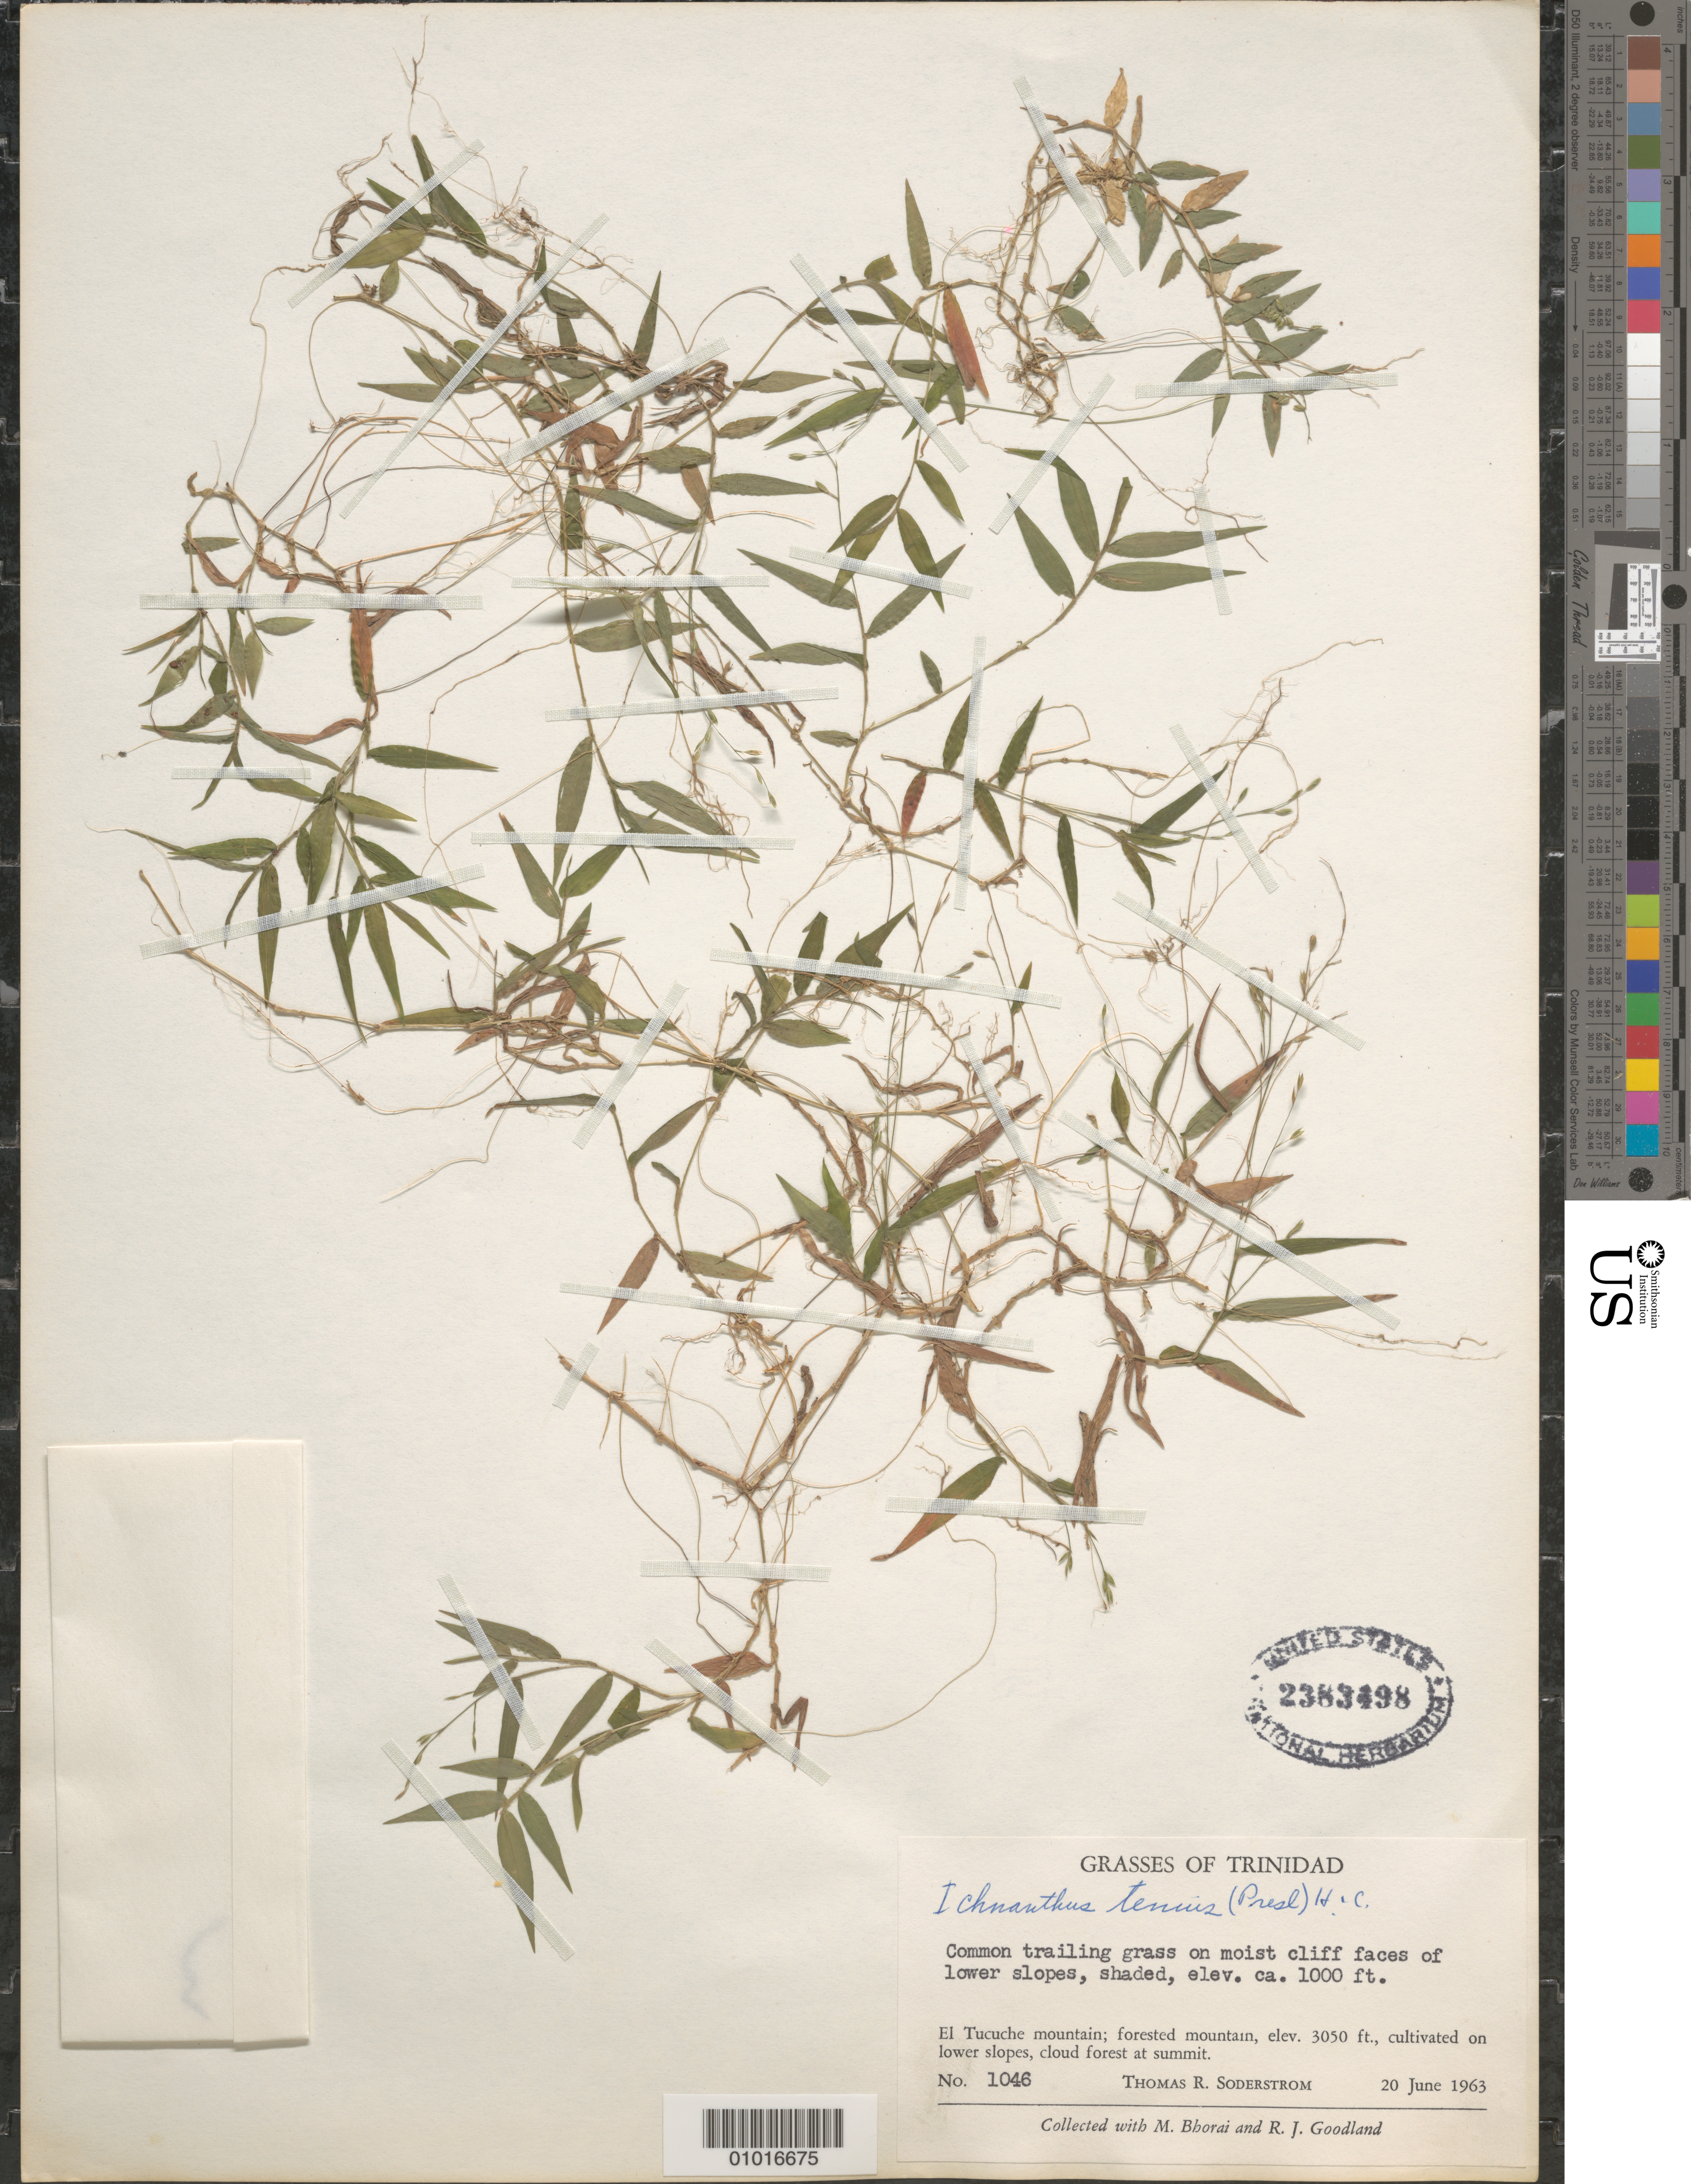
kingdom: Plantae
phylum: Tracheophyta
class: Liliopsida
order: Poales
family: Poaceae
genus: Ichnanthus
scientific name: Ichnanthus tenuis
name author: (J. Presl) Hitchc. & Chase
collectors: T. R. Soderstrom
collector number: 1046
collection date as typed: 20 Jun 1963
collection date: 1963-06-20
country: Trinidad and Tobago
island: Trinidad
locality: El Tucuche mountain;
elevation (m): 930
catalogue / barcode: US 2383498